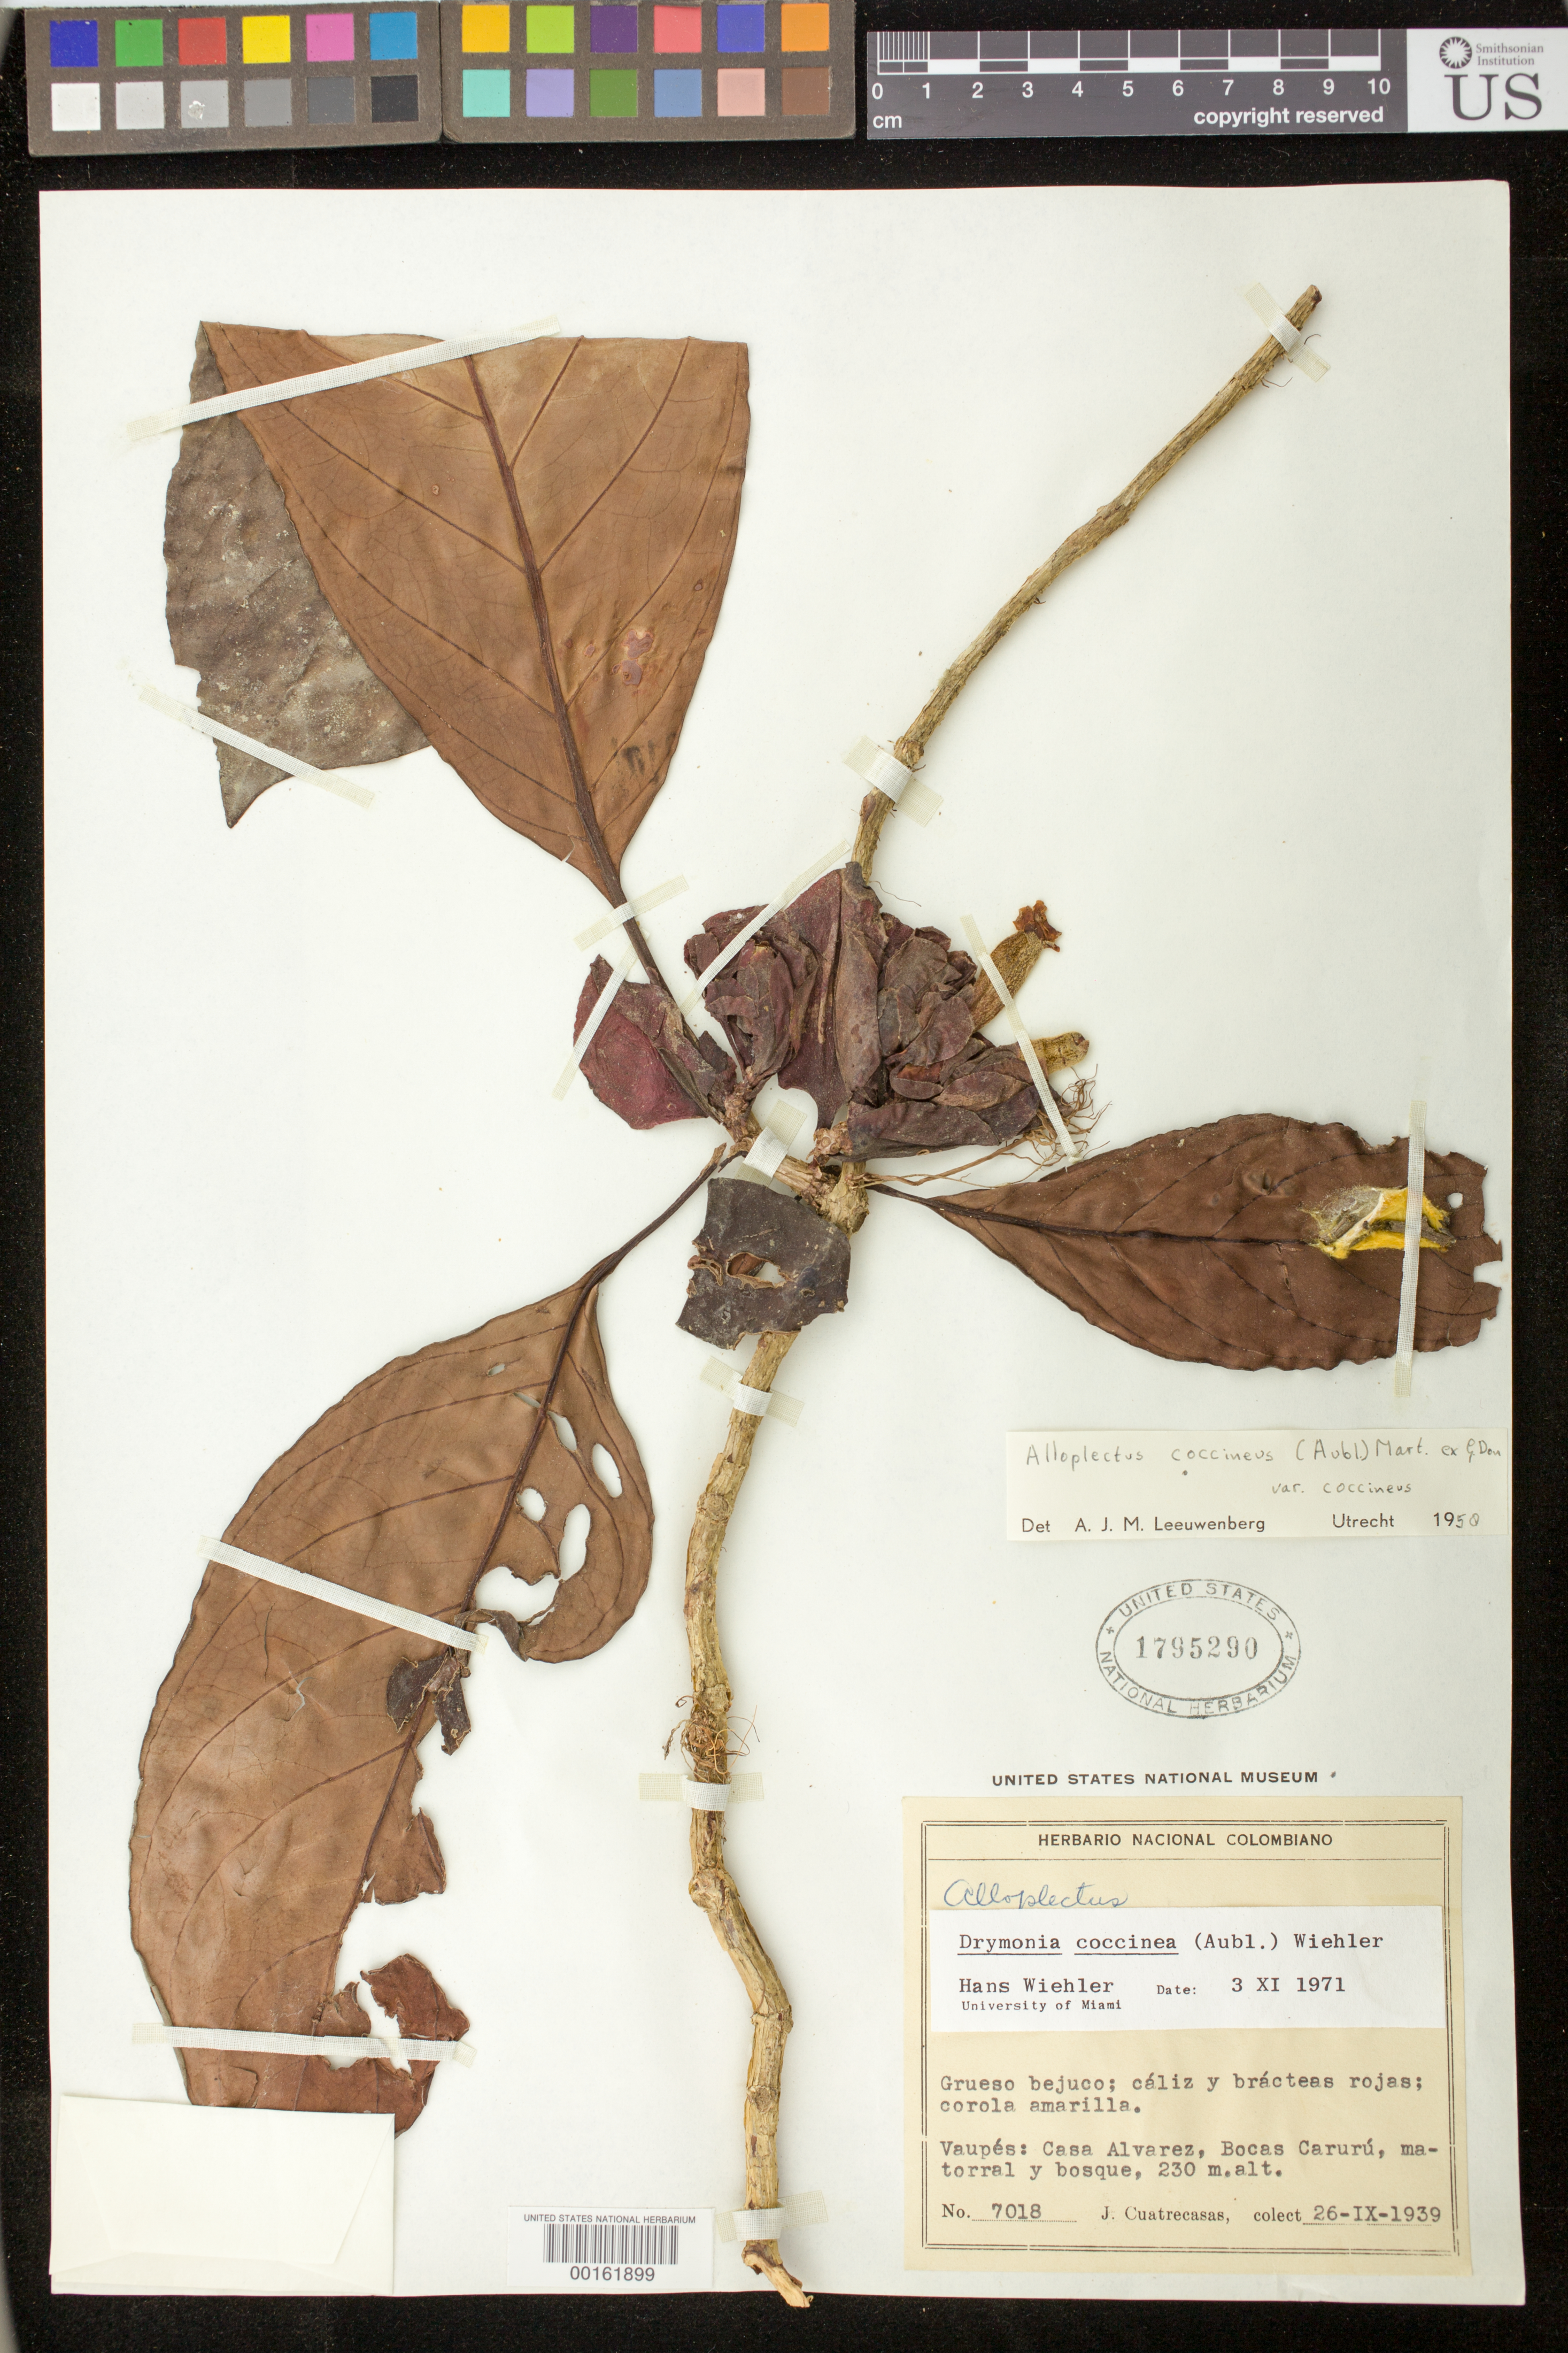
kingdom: Plantae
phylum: Tracheophyta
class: Magnoliopsida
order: Lamiales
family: Gesneriaceae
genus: Drymonia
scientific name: Drymonia coccinea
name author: (Aubl.) Wiehler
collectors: J. Cuatrecasas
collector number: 7018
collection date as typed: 26 Sep 1939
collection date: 1939-09-26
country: Colombia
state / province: Vaupés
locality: Casa Alvarez, Bocas Caruru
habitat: Thickets and forest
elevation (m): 230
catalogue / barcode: US 1795290